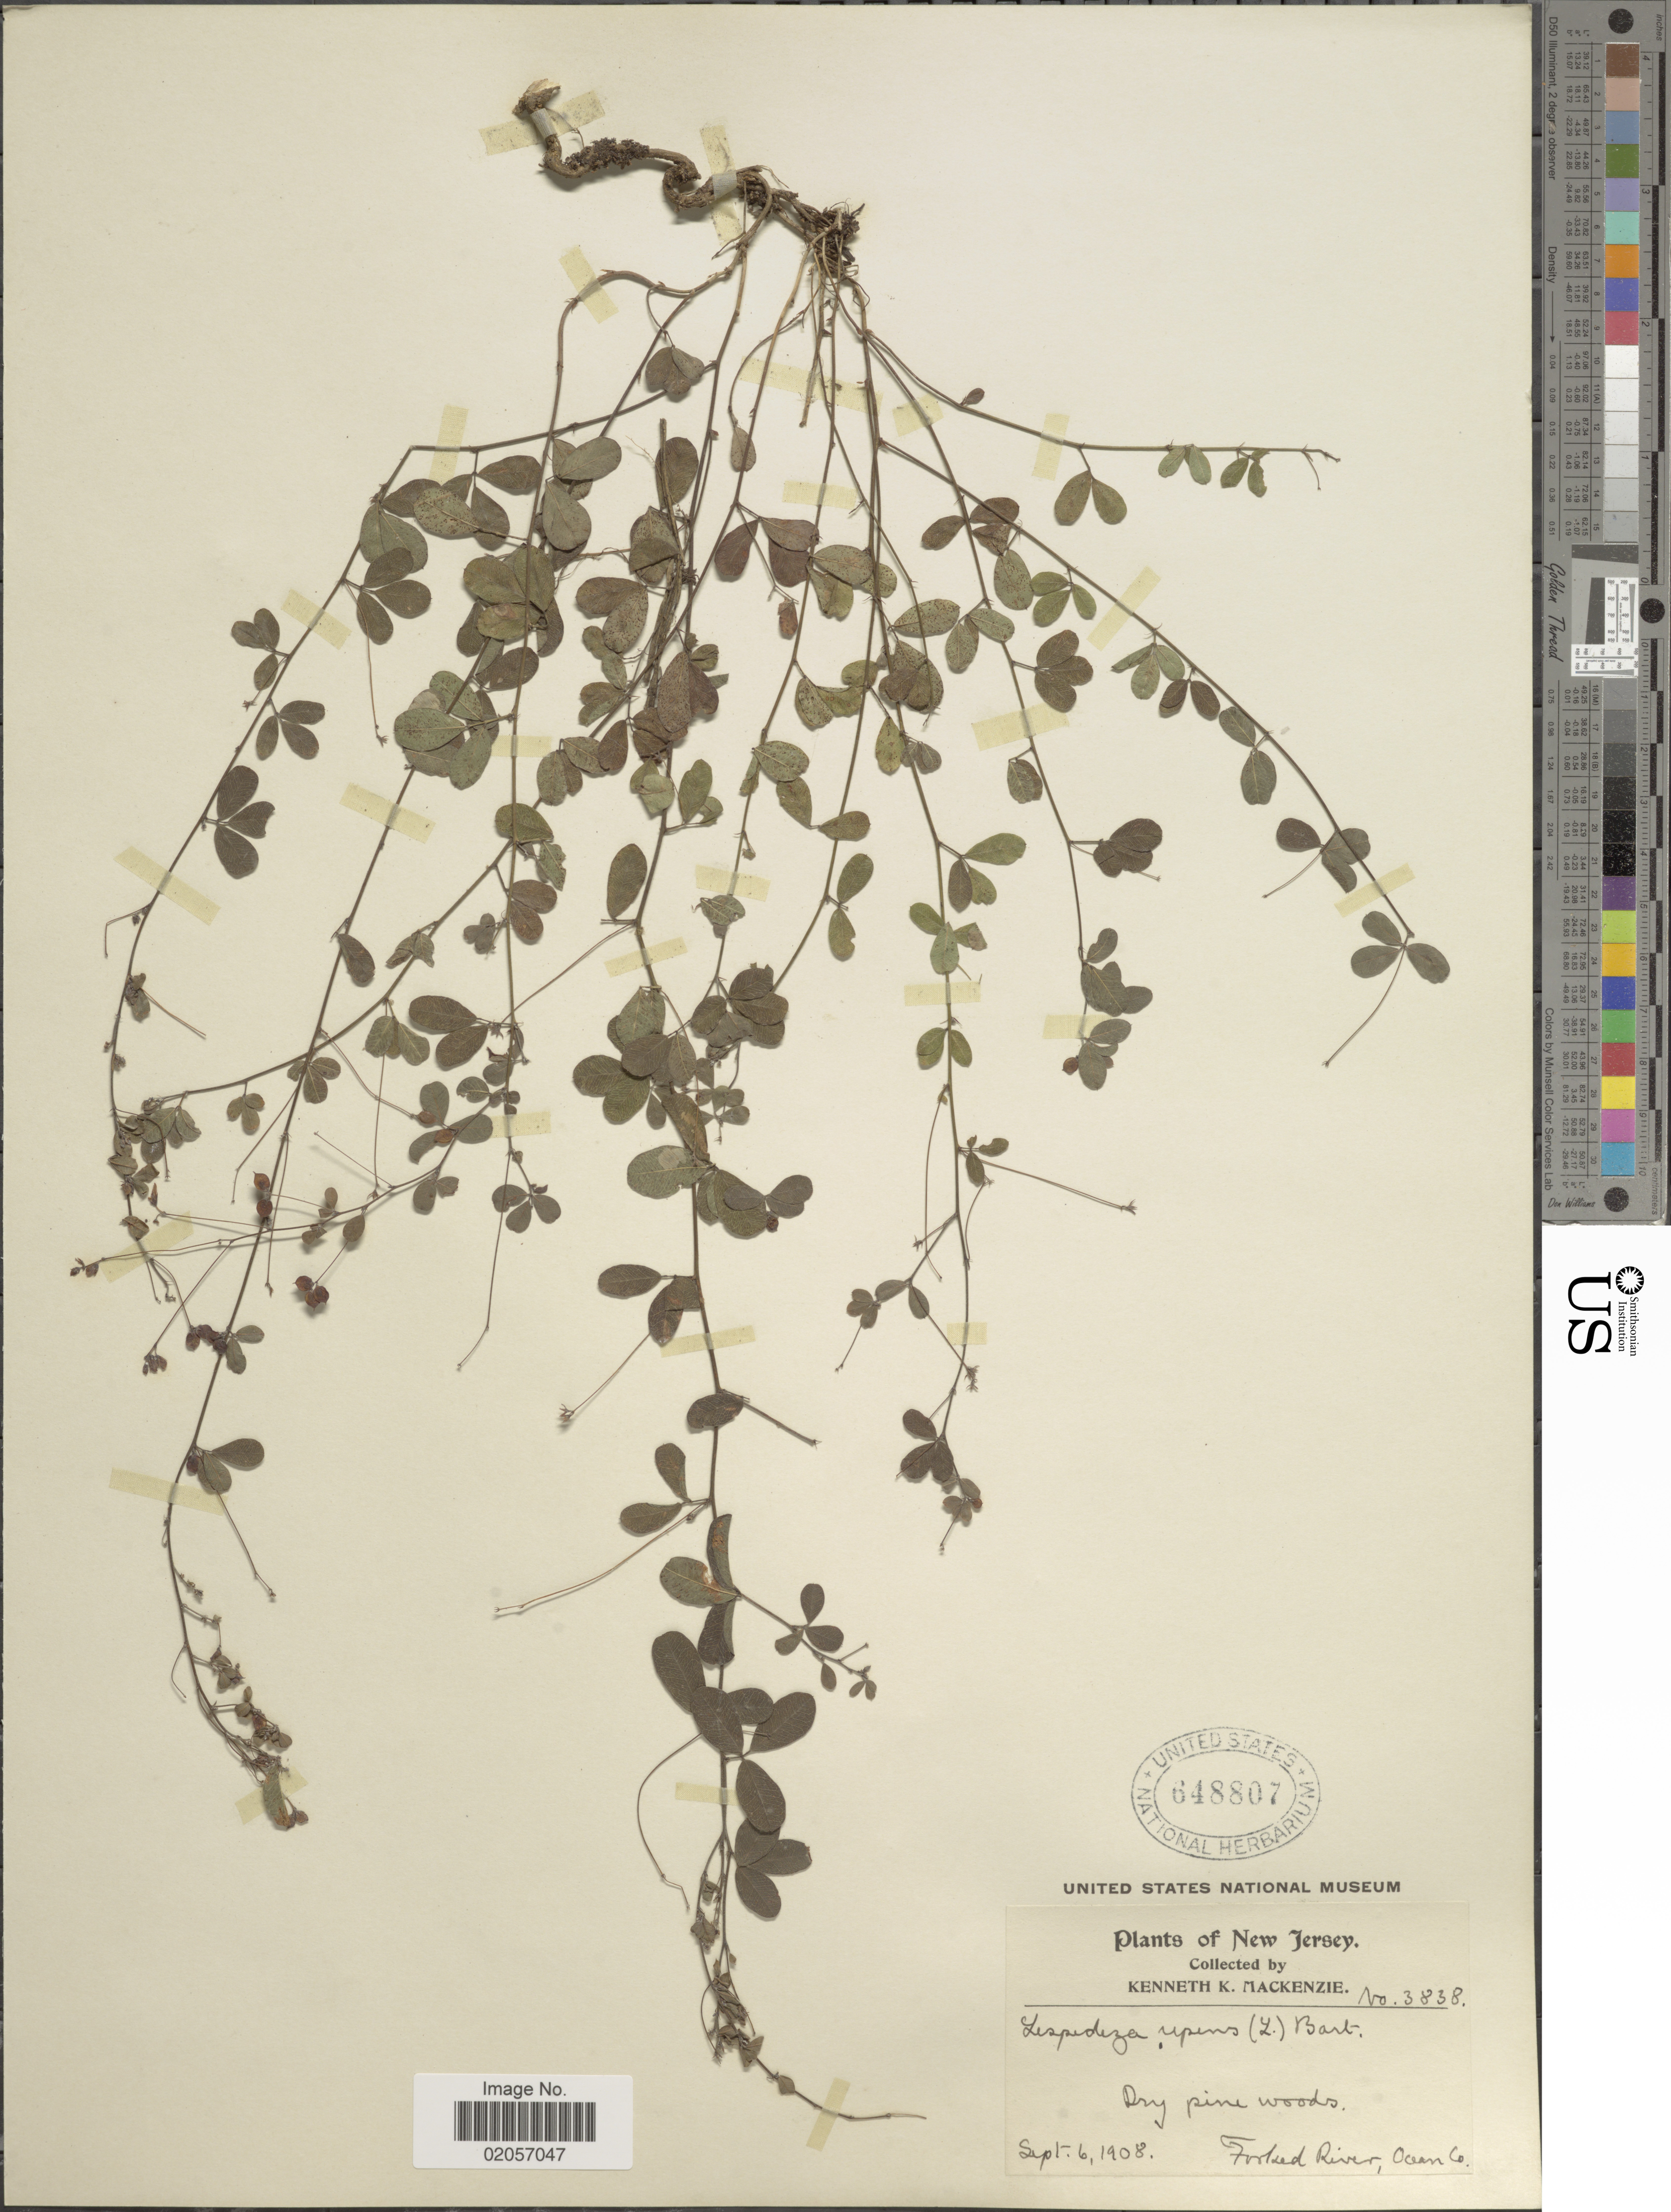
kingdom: Plantae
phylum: Tracheophyta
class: Magnoliopsida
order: Fabales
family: Fabaceae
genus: Lespedeza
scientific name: Lespedeza repens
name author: (L.) W.P.C. Barton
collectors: K. K. Mackenzie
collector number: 3838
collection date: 1908-09-06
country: United States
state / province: New Jersey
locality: Forked River, Ocean Co.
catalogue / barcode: US 648807